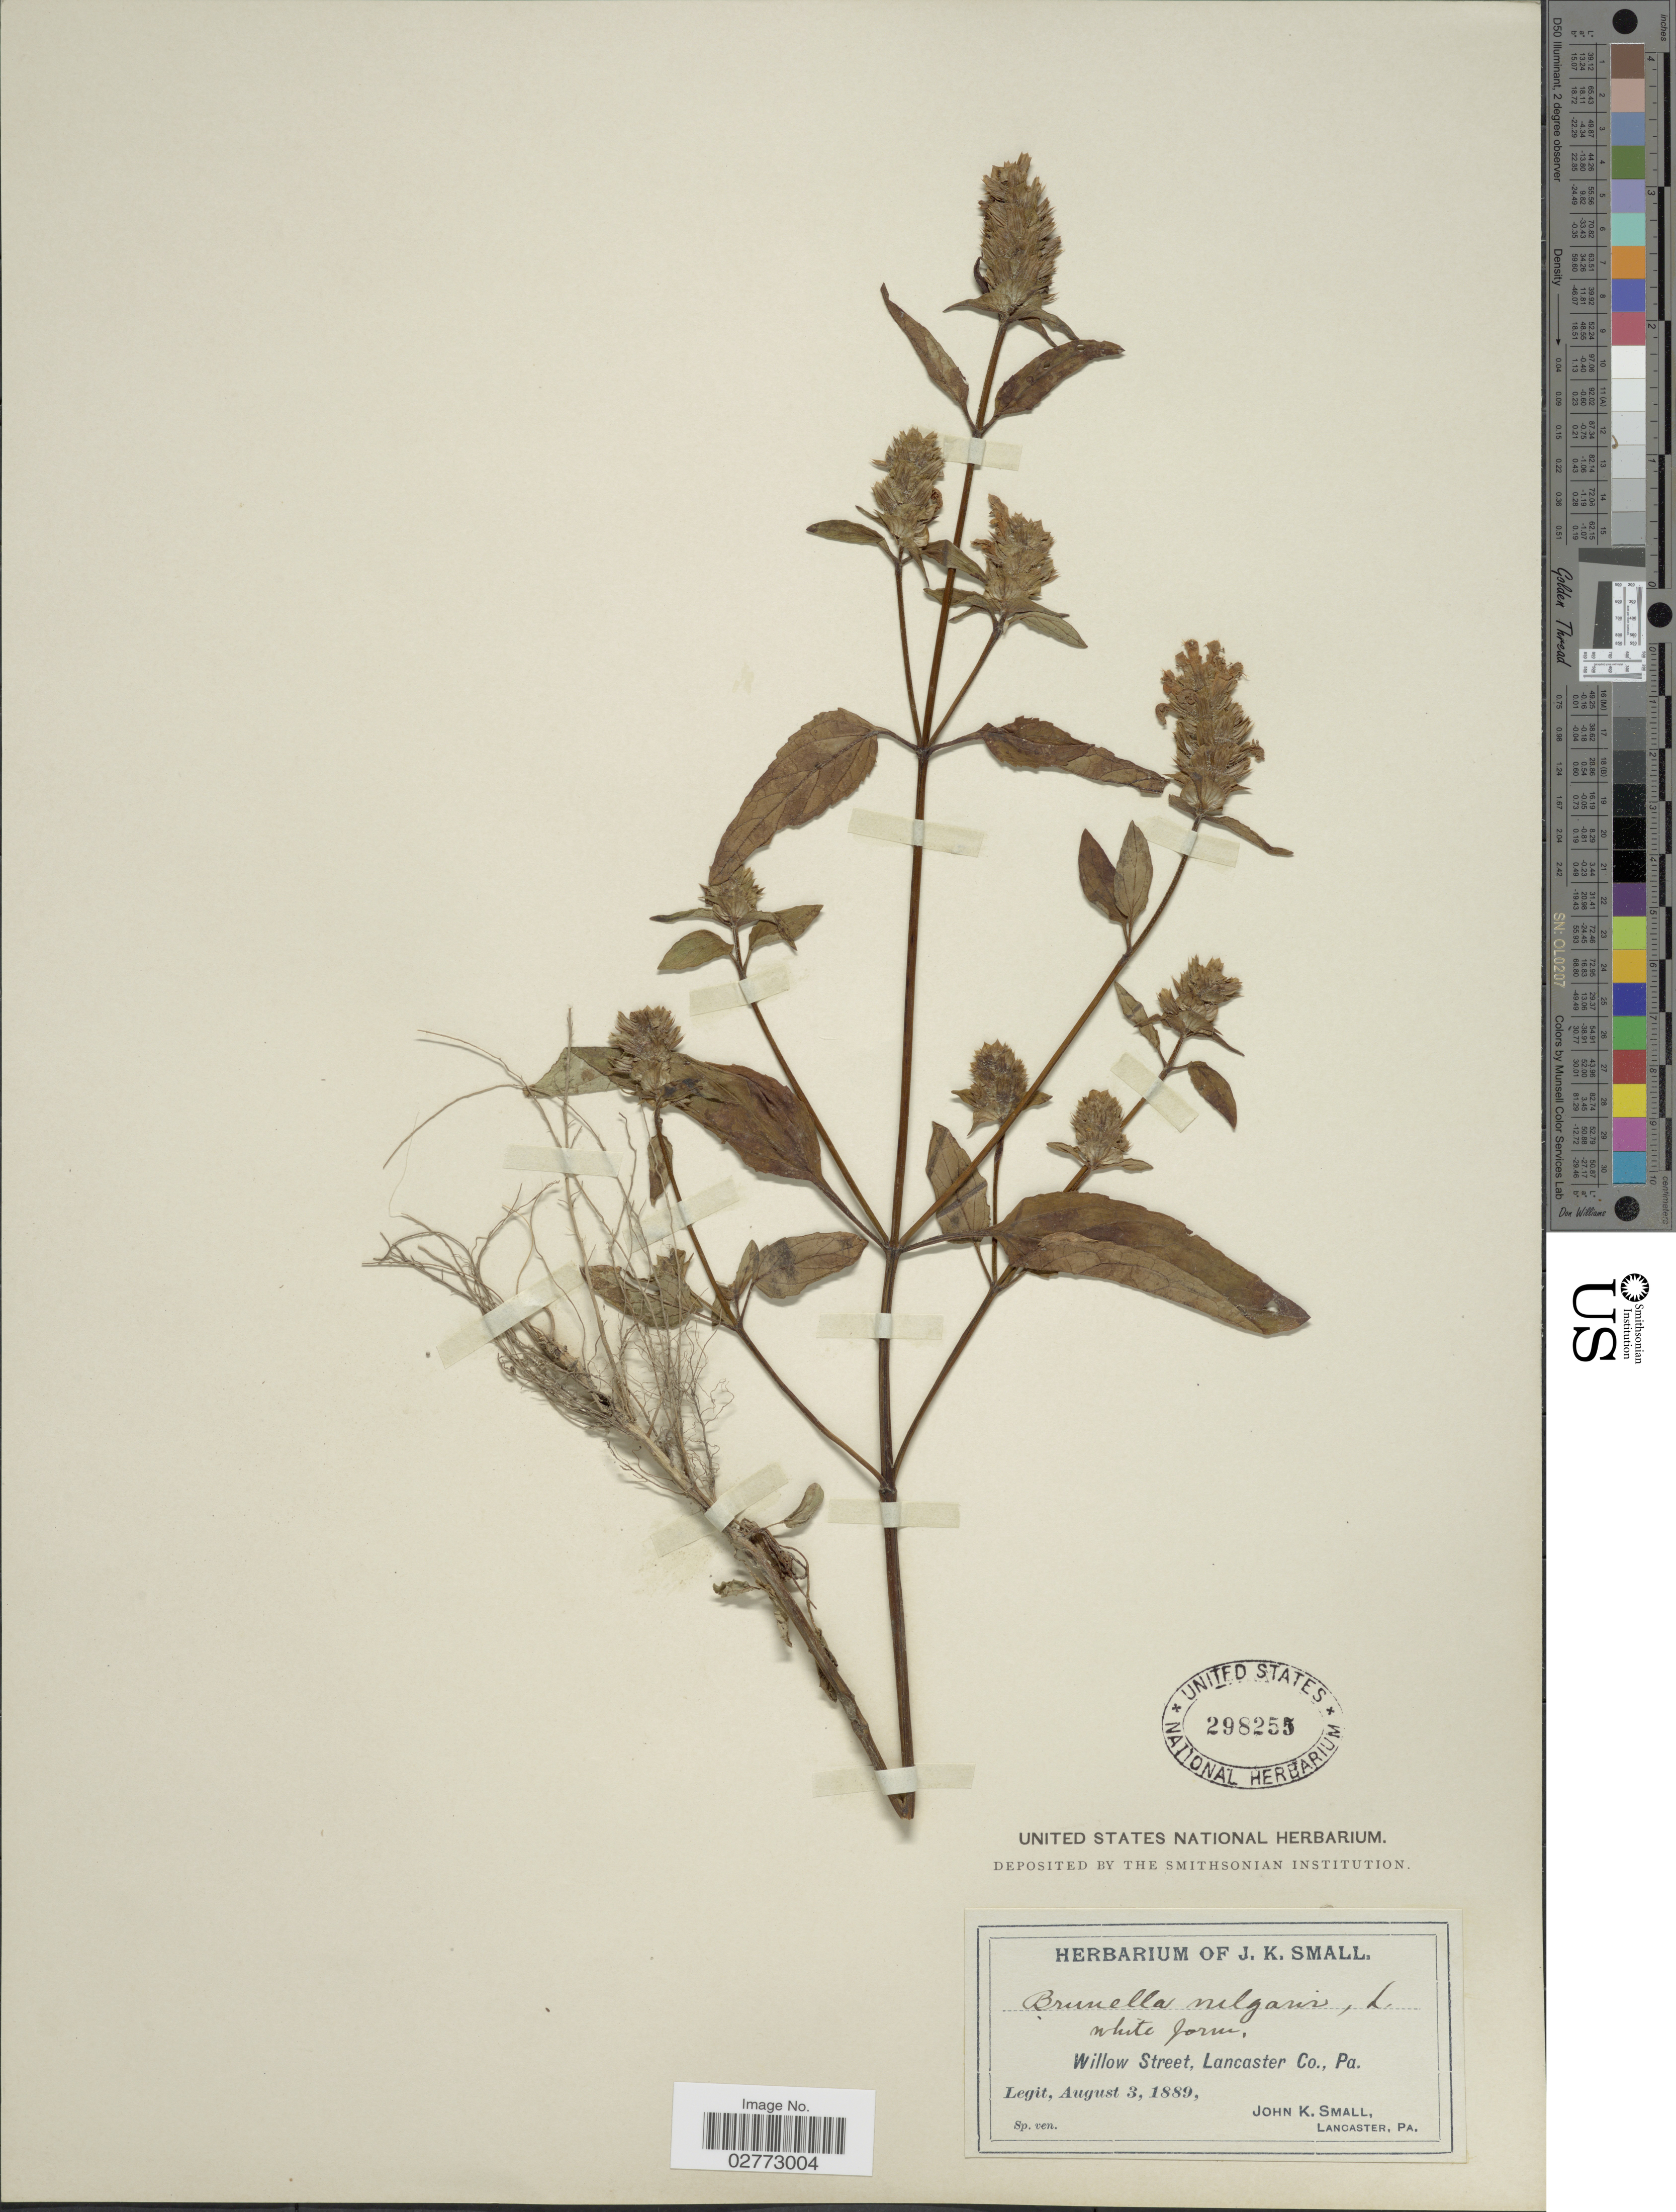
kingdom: Plantae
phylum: Tracheophyta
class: Magnoliopsida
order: Lamiales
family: Lamiaceae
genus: Prunella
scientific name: Prunella vulgaris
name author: L.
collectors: J. K. Small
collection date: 1889-08-03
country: United States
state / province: Pennsylvania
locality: Willow Street, Lancaster Co.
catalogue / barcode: US 298255